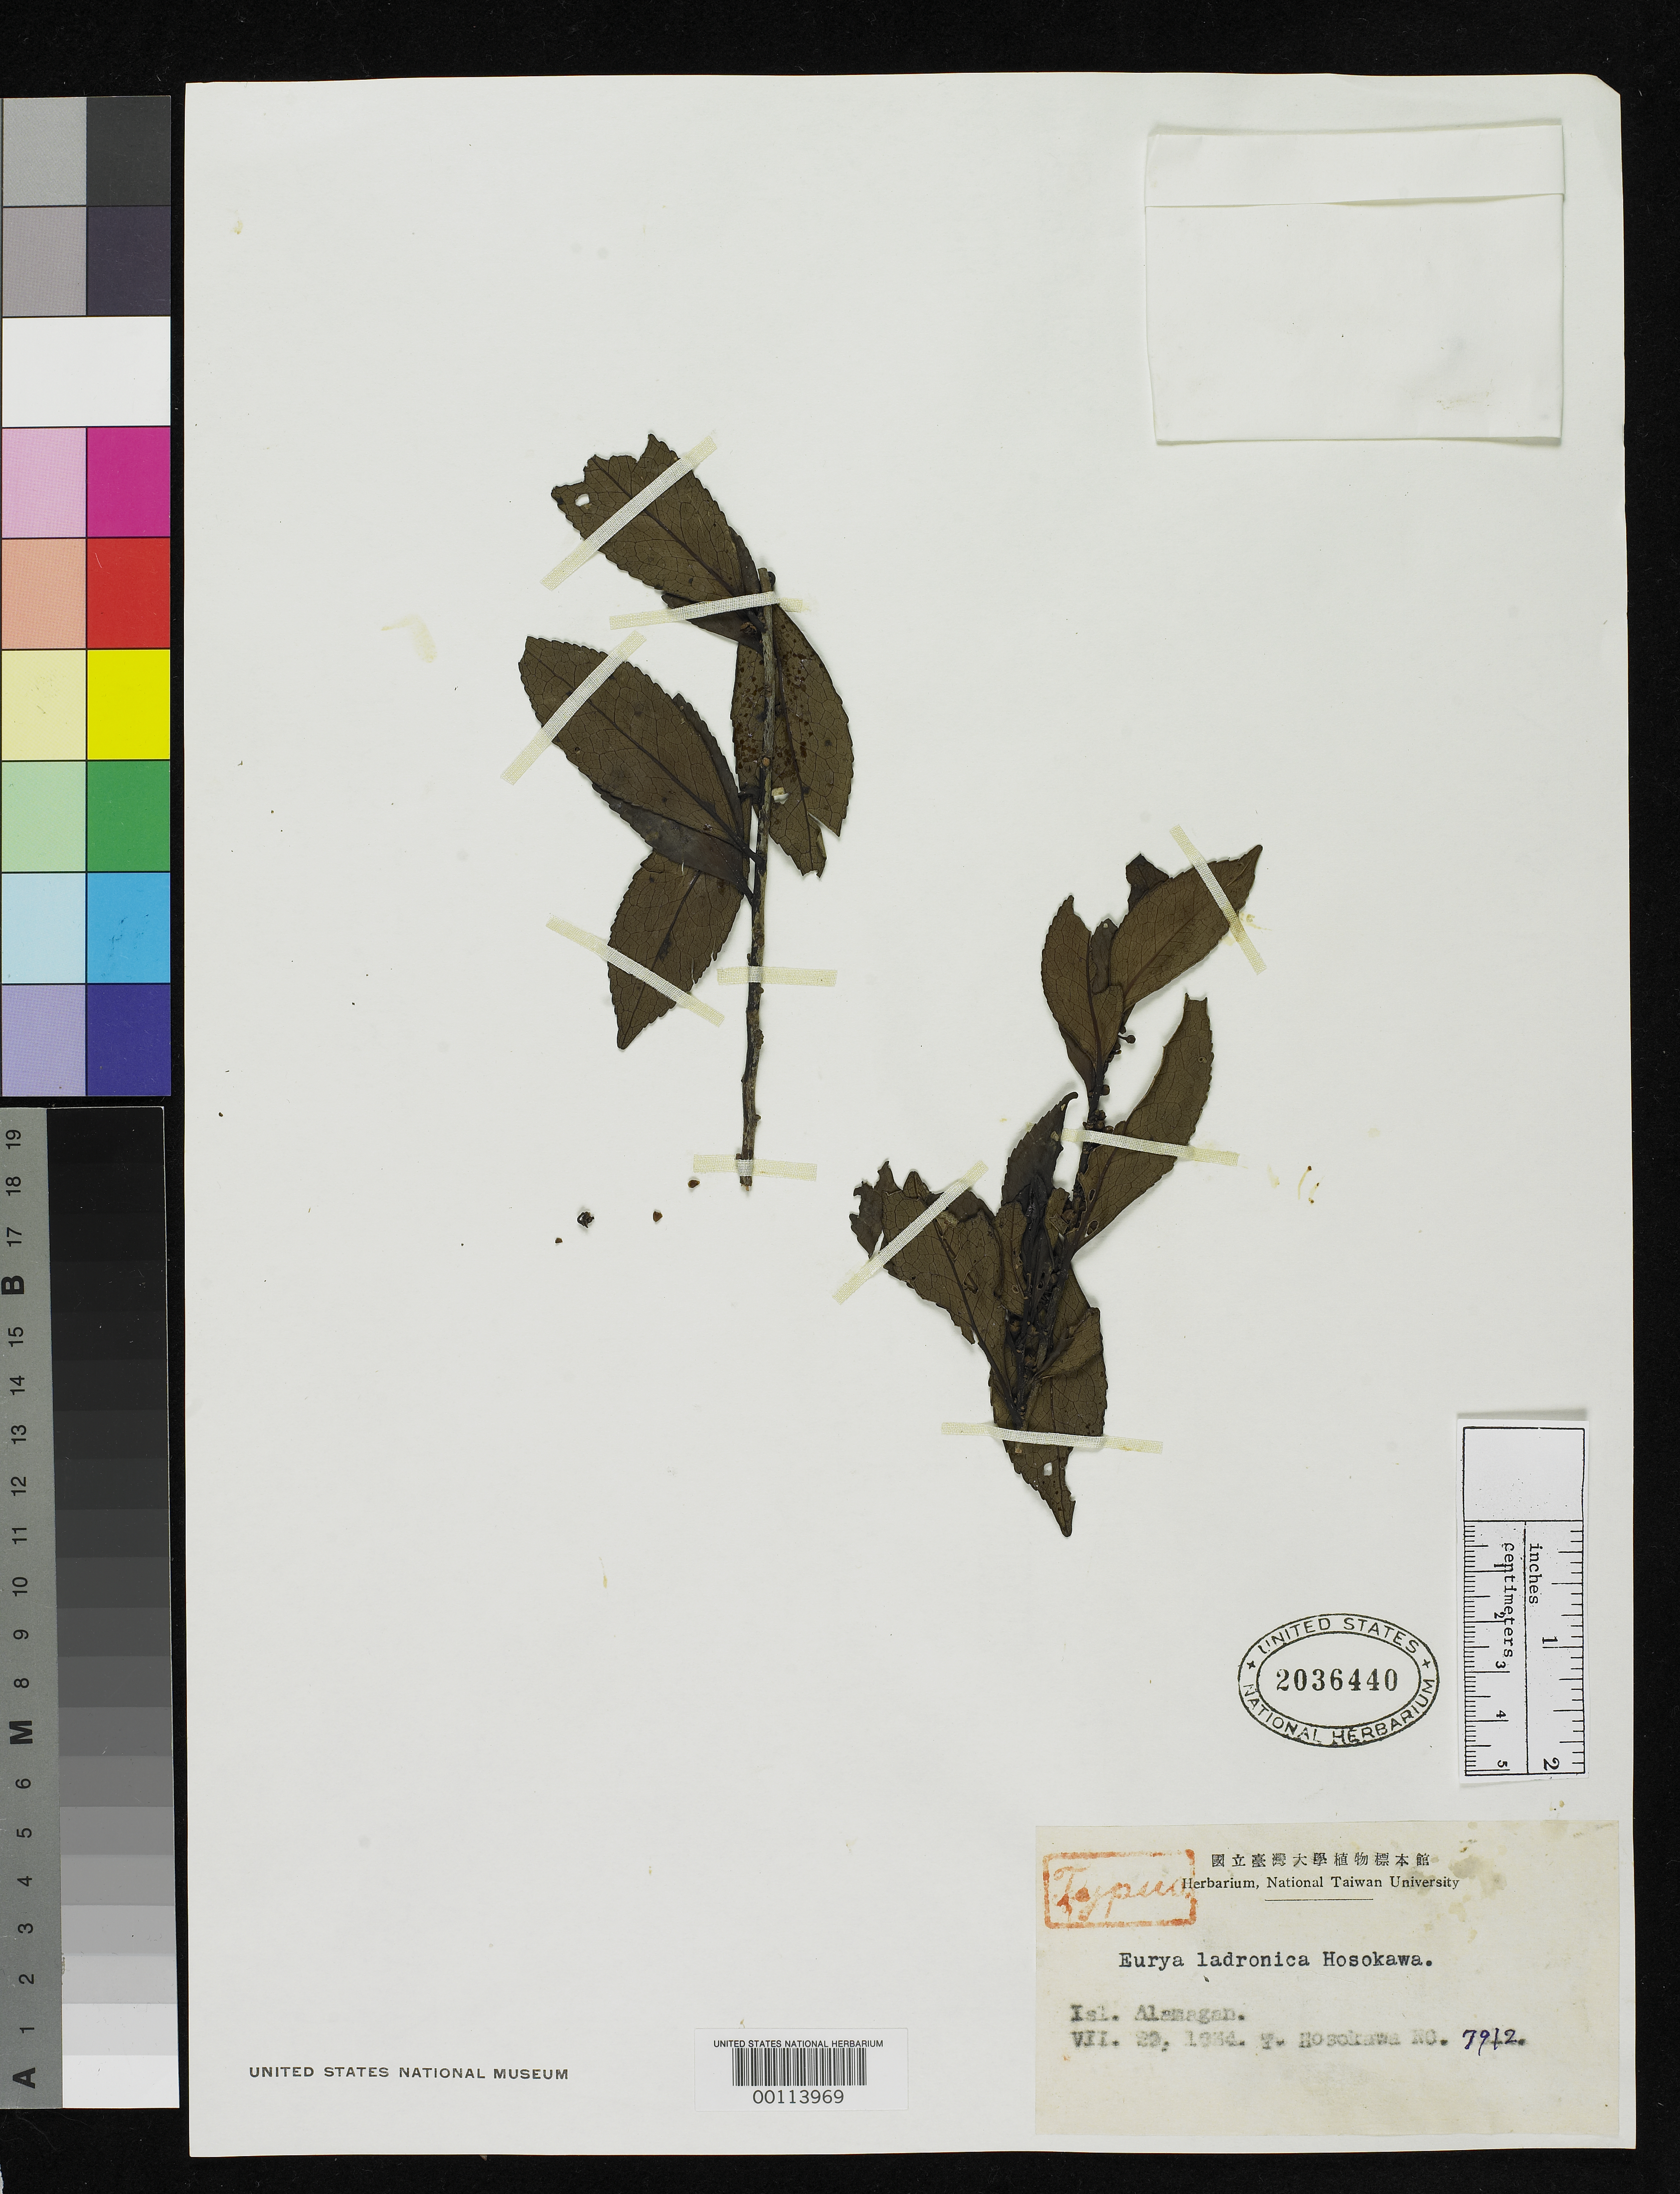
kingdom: Plantae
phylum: Tracheophyta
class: Magnoliopsida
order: Ericales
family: Pentaphylacaceae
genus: Eurya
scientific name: Eurya ladronica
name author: Hosok.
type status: Isotype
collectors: T. Hosokawa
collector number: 7912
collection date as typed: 29 Jul 1934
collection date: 1934-07-29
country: Northern Mariana Islands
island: Alamagan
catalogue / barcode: US 2036440